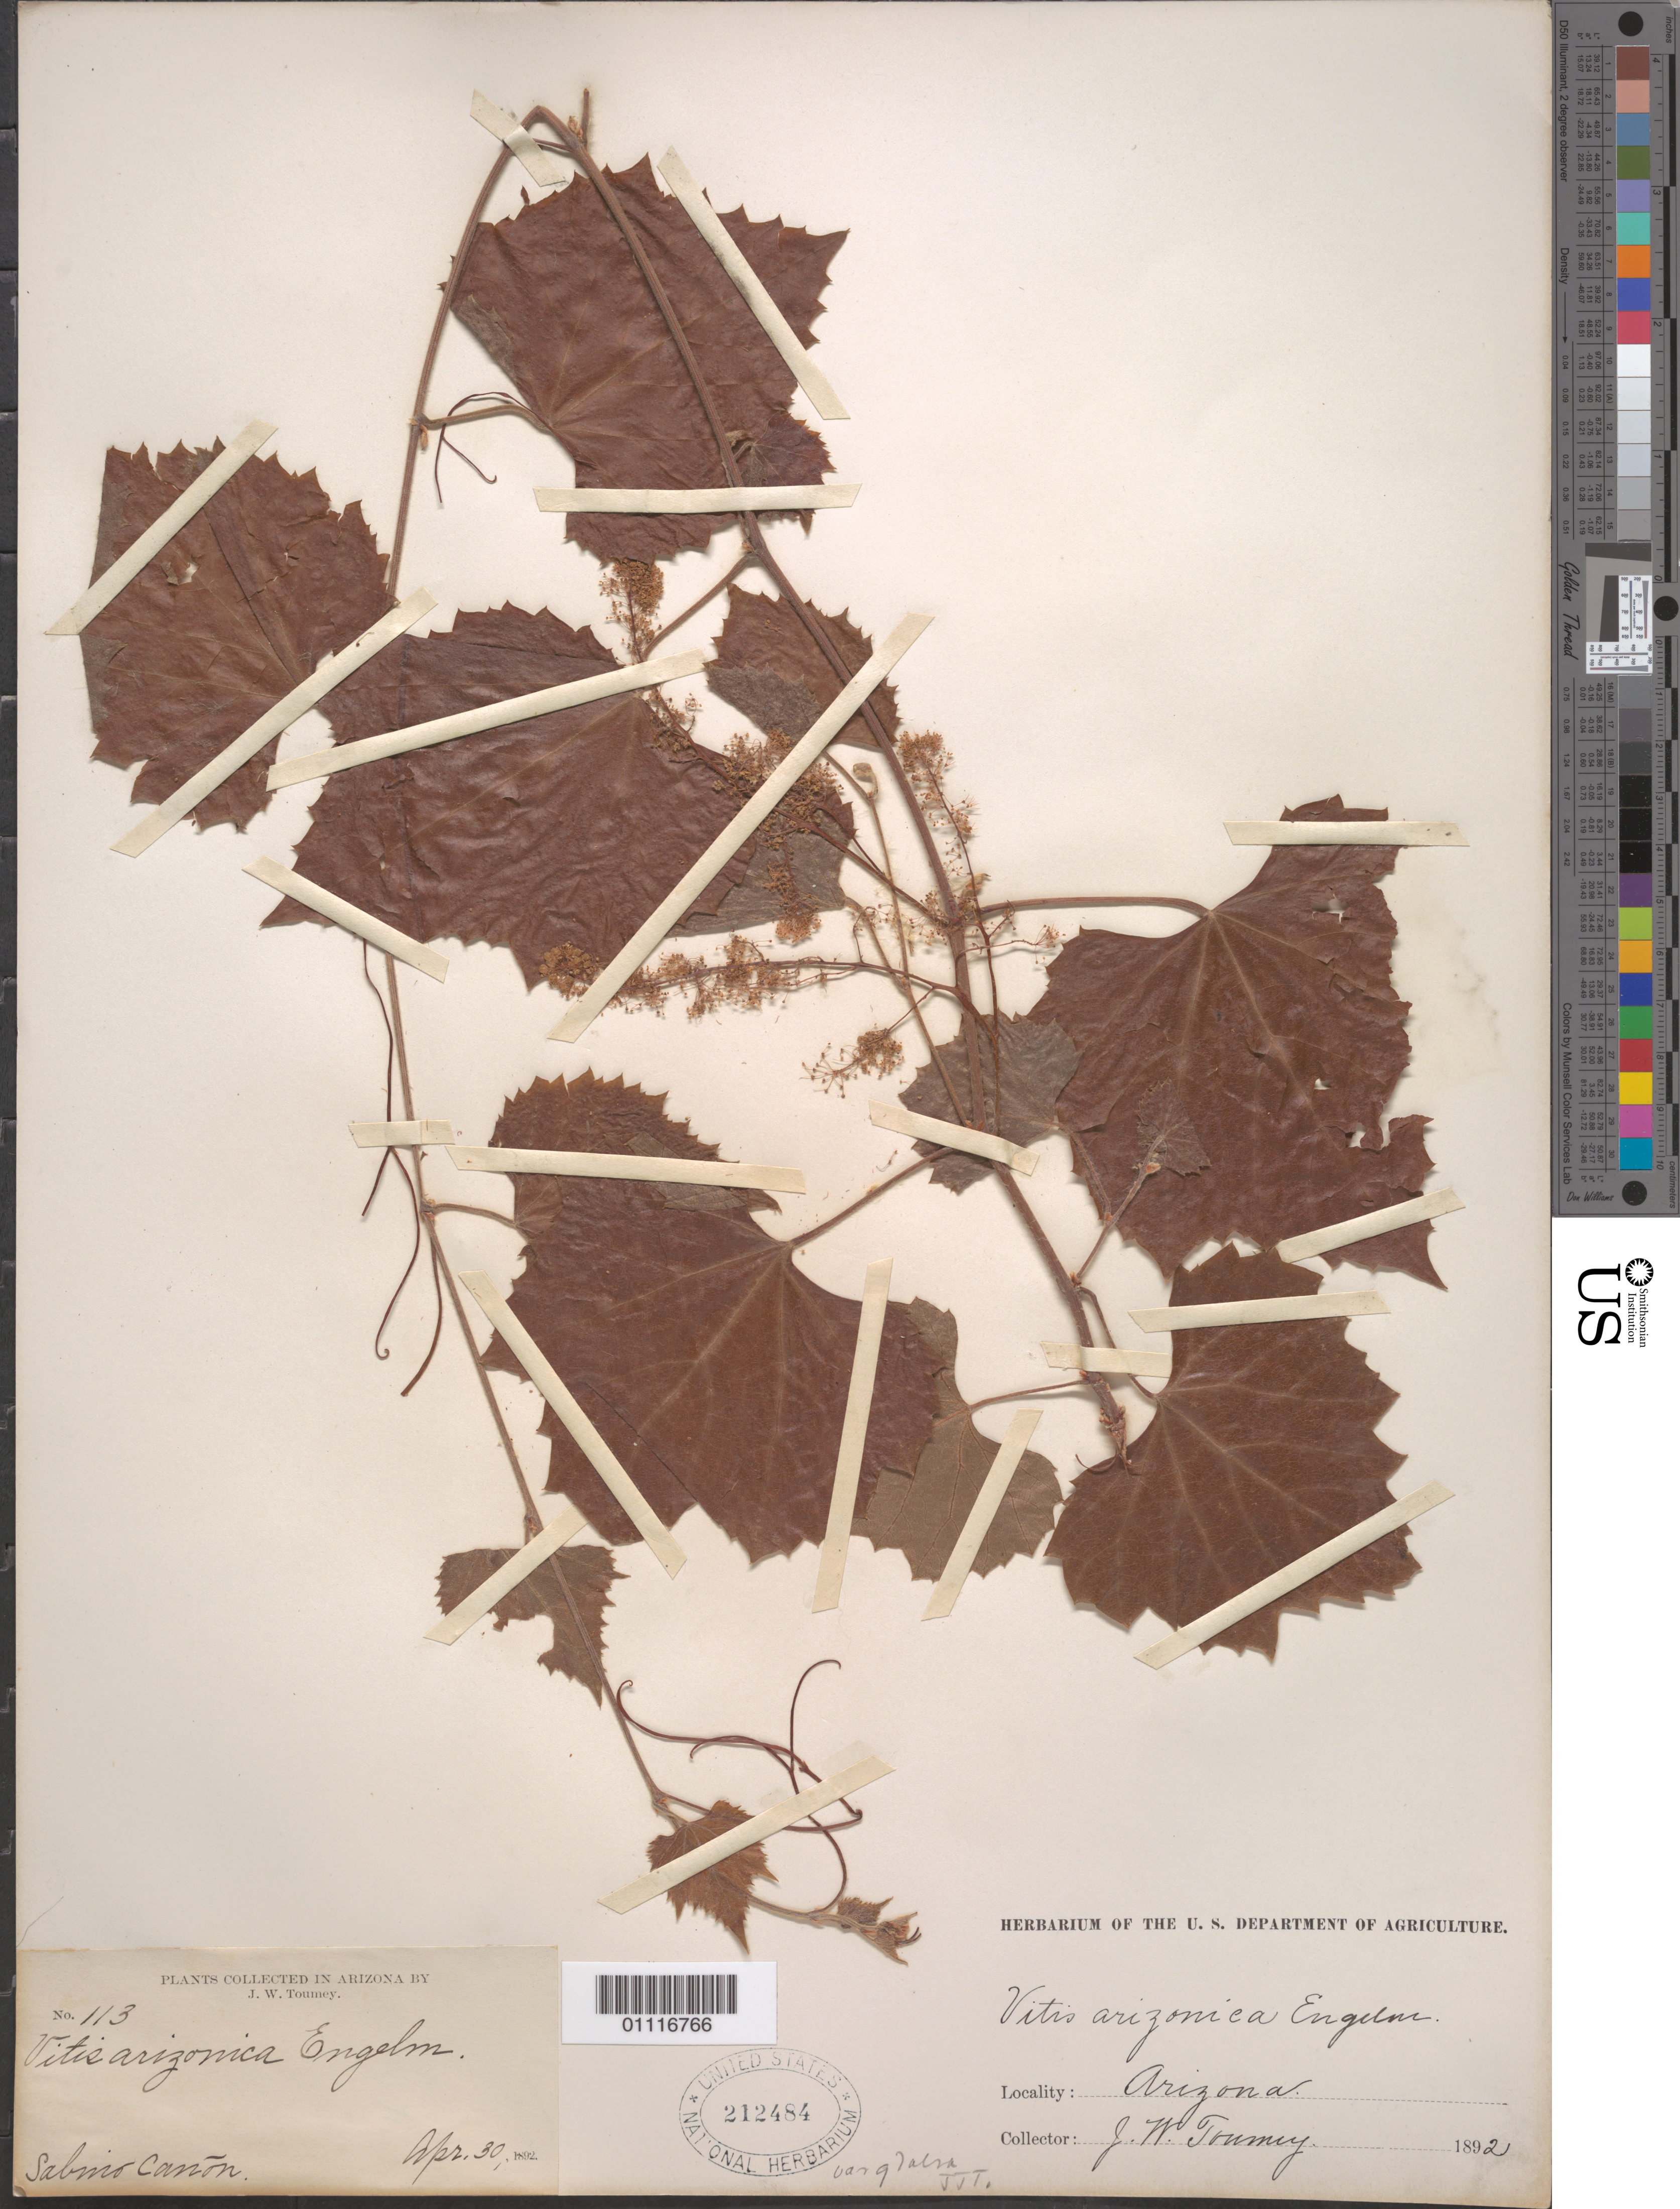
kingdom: Plantae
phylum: Tracheophyta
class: Magnoliopsida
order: Vitales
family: Vitaceae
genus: Vitis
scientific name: Vitis arizonica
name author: Engelm.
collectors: J. W. Toumey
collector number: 113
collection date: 1892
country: United States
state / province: Arizona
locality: Sabino Canyon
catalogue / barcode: US 212484